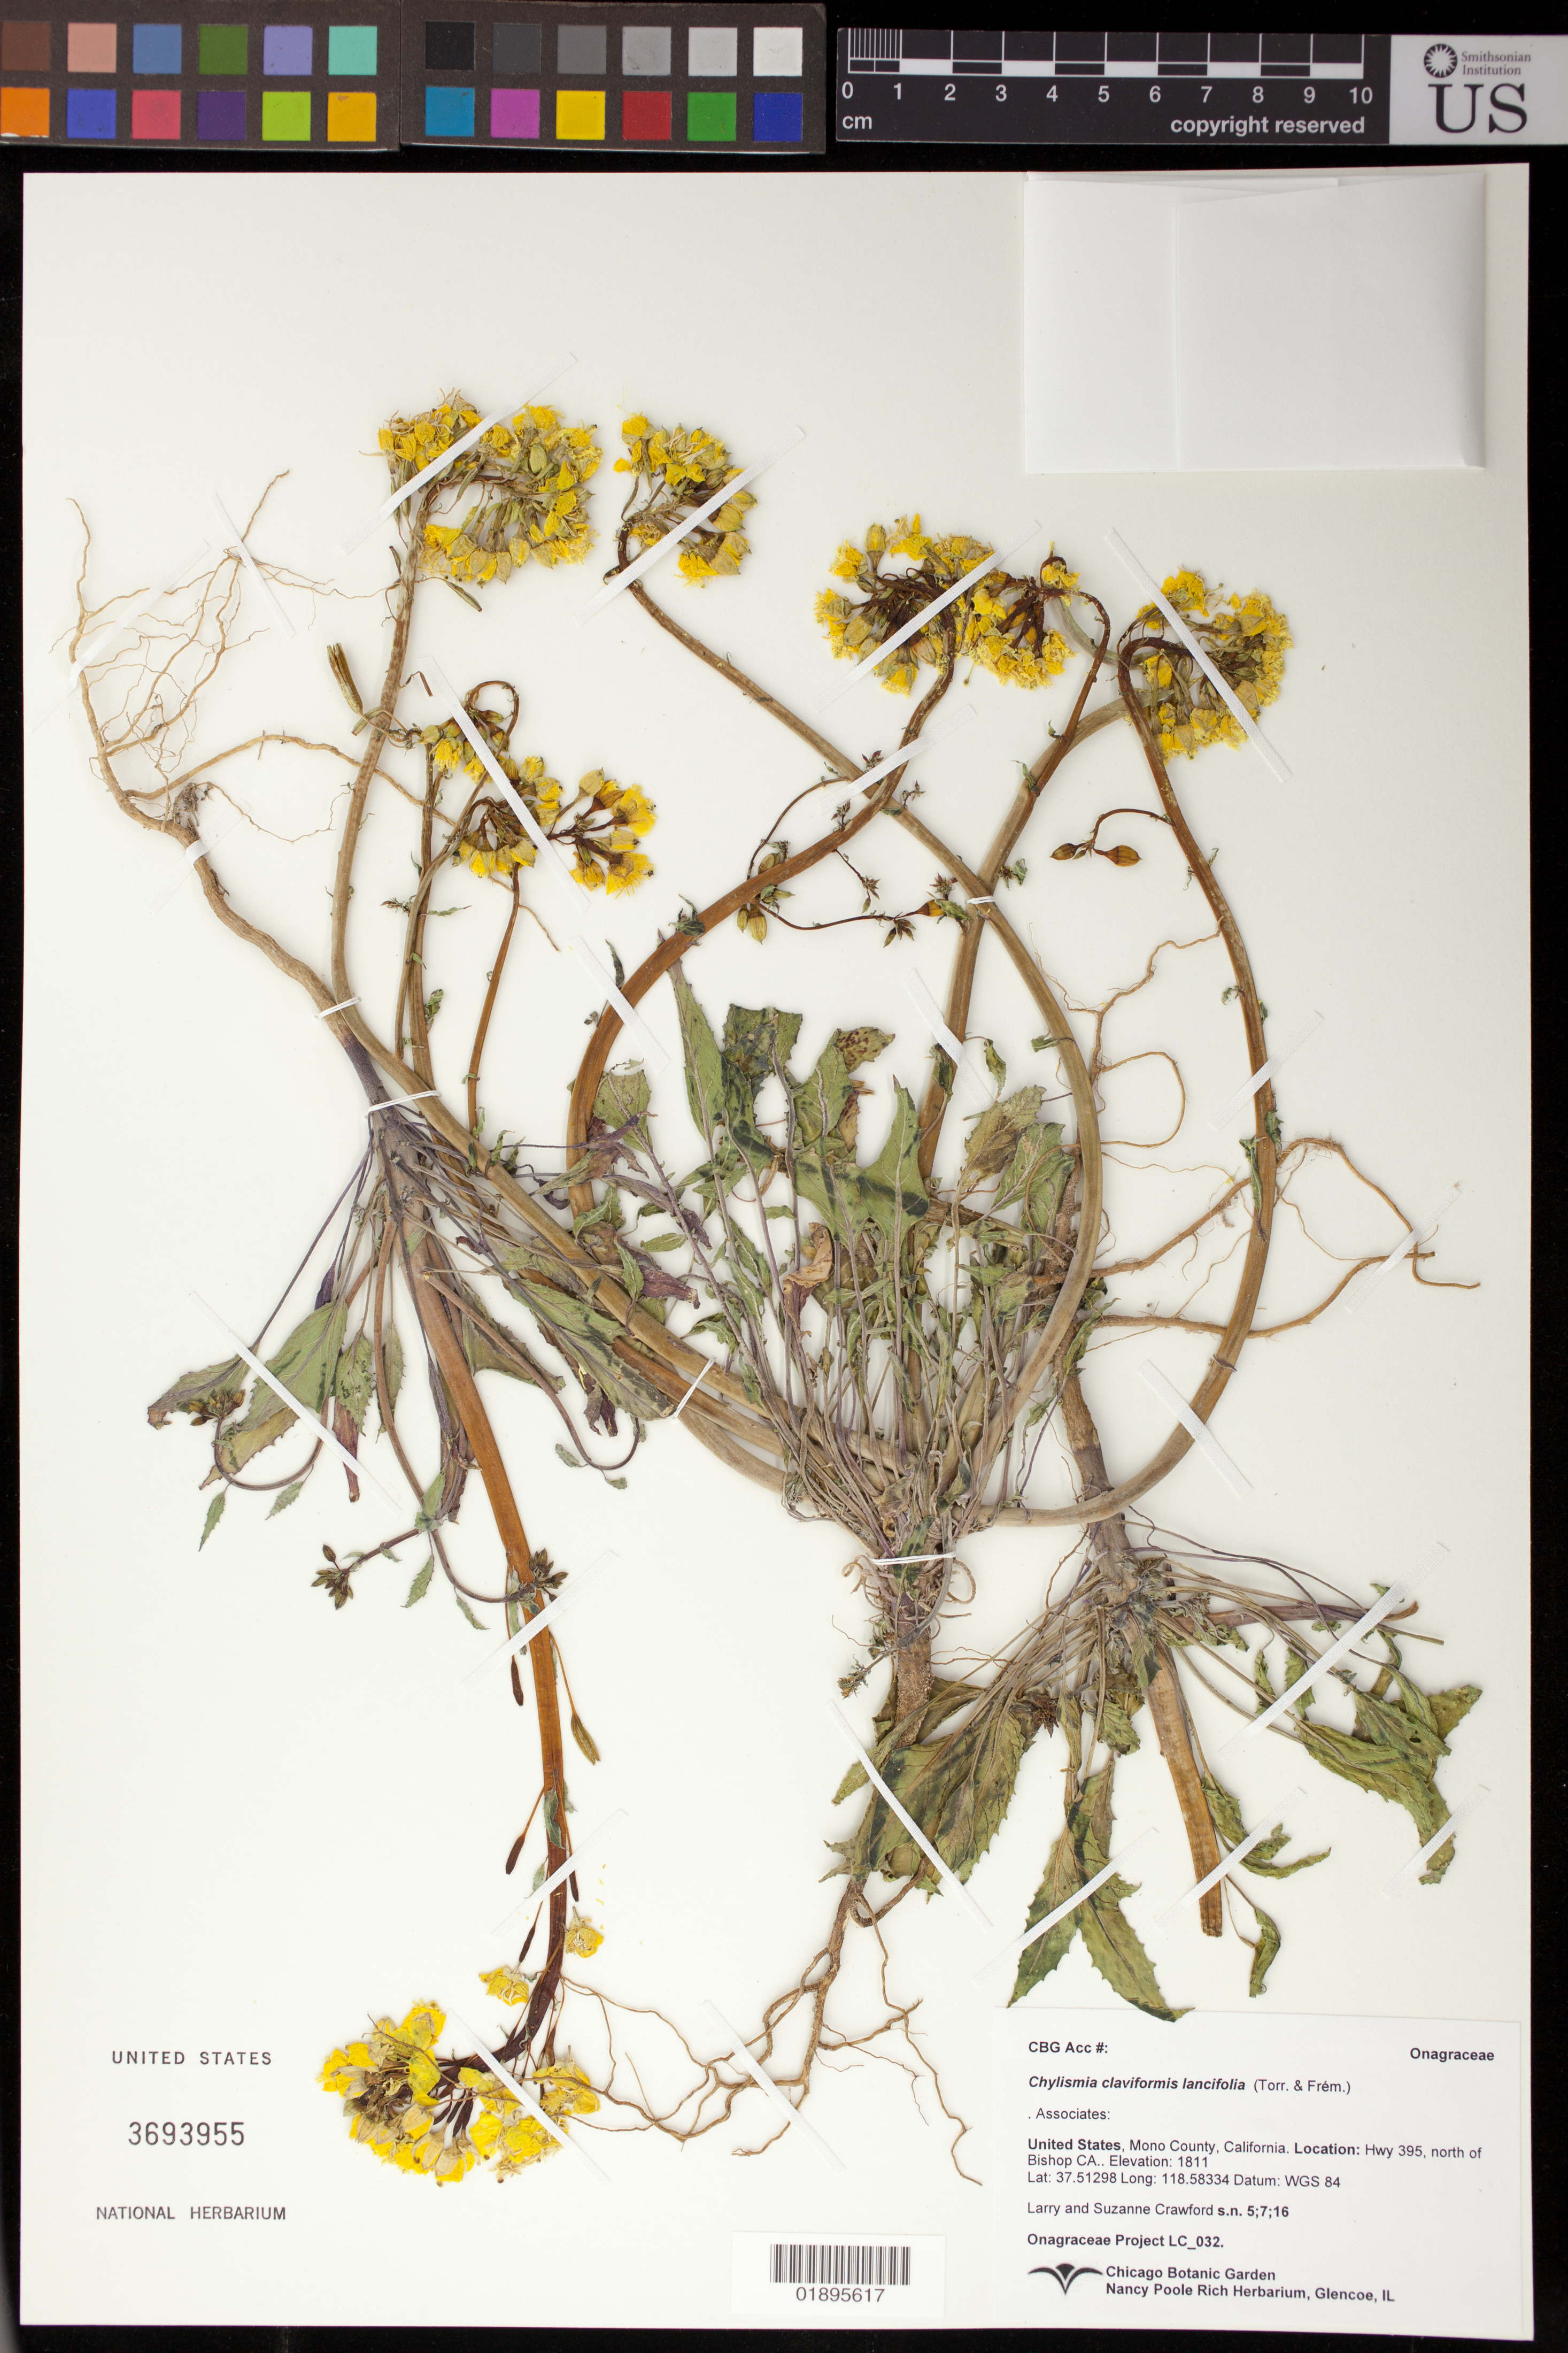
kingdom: Plantae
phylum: Tracheophyta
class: Magnoliopsida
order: Myrtales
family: Onagraceae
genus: Chylismia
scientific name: Chylismia claviformis subsp. lancifolia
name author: (A. Heller) W.L. Wagner & Hoch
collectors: L. Crawford & S. Crawford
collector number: LC 032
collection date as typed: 5/7/2016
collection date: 2016-05-07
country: United States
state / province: California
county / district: Mono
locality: Hwy 395, north of Bishop, Sherwin Hill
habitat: Volcanic plateau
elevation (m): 1811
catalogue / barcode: US 3693955